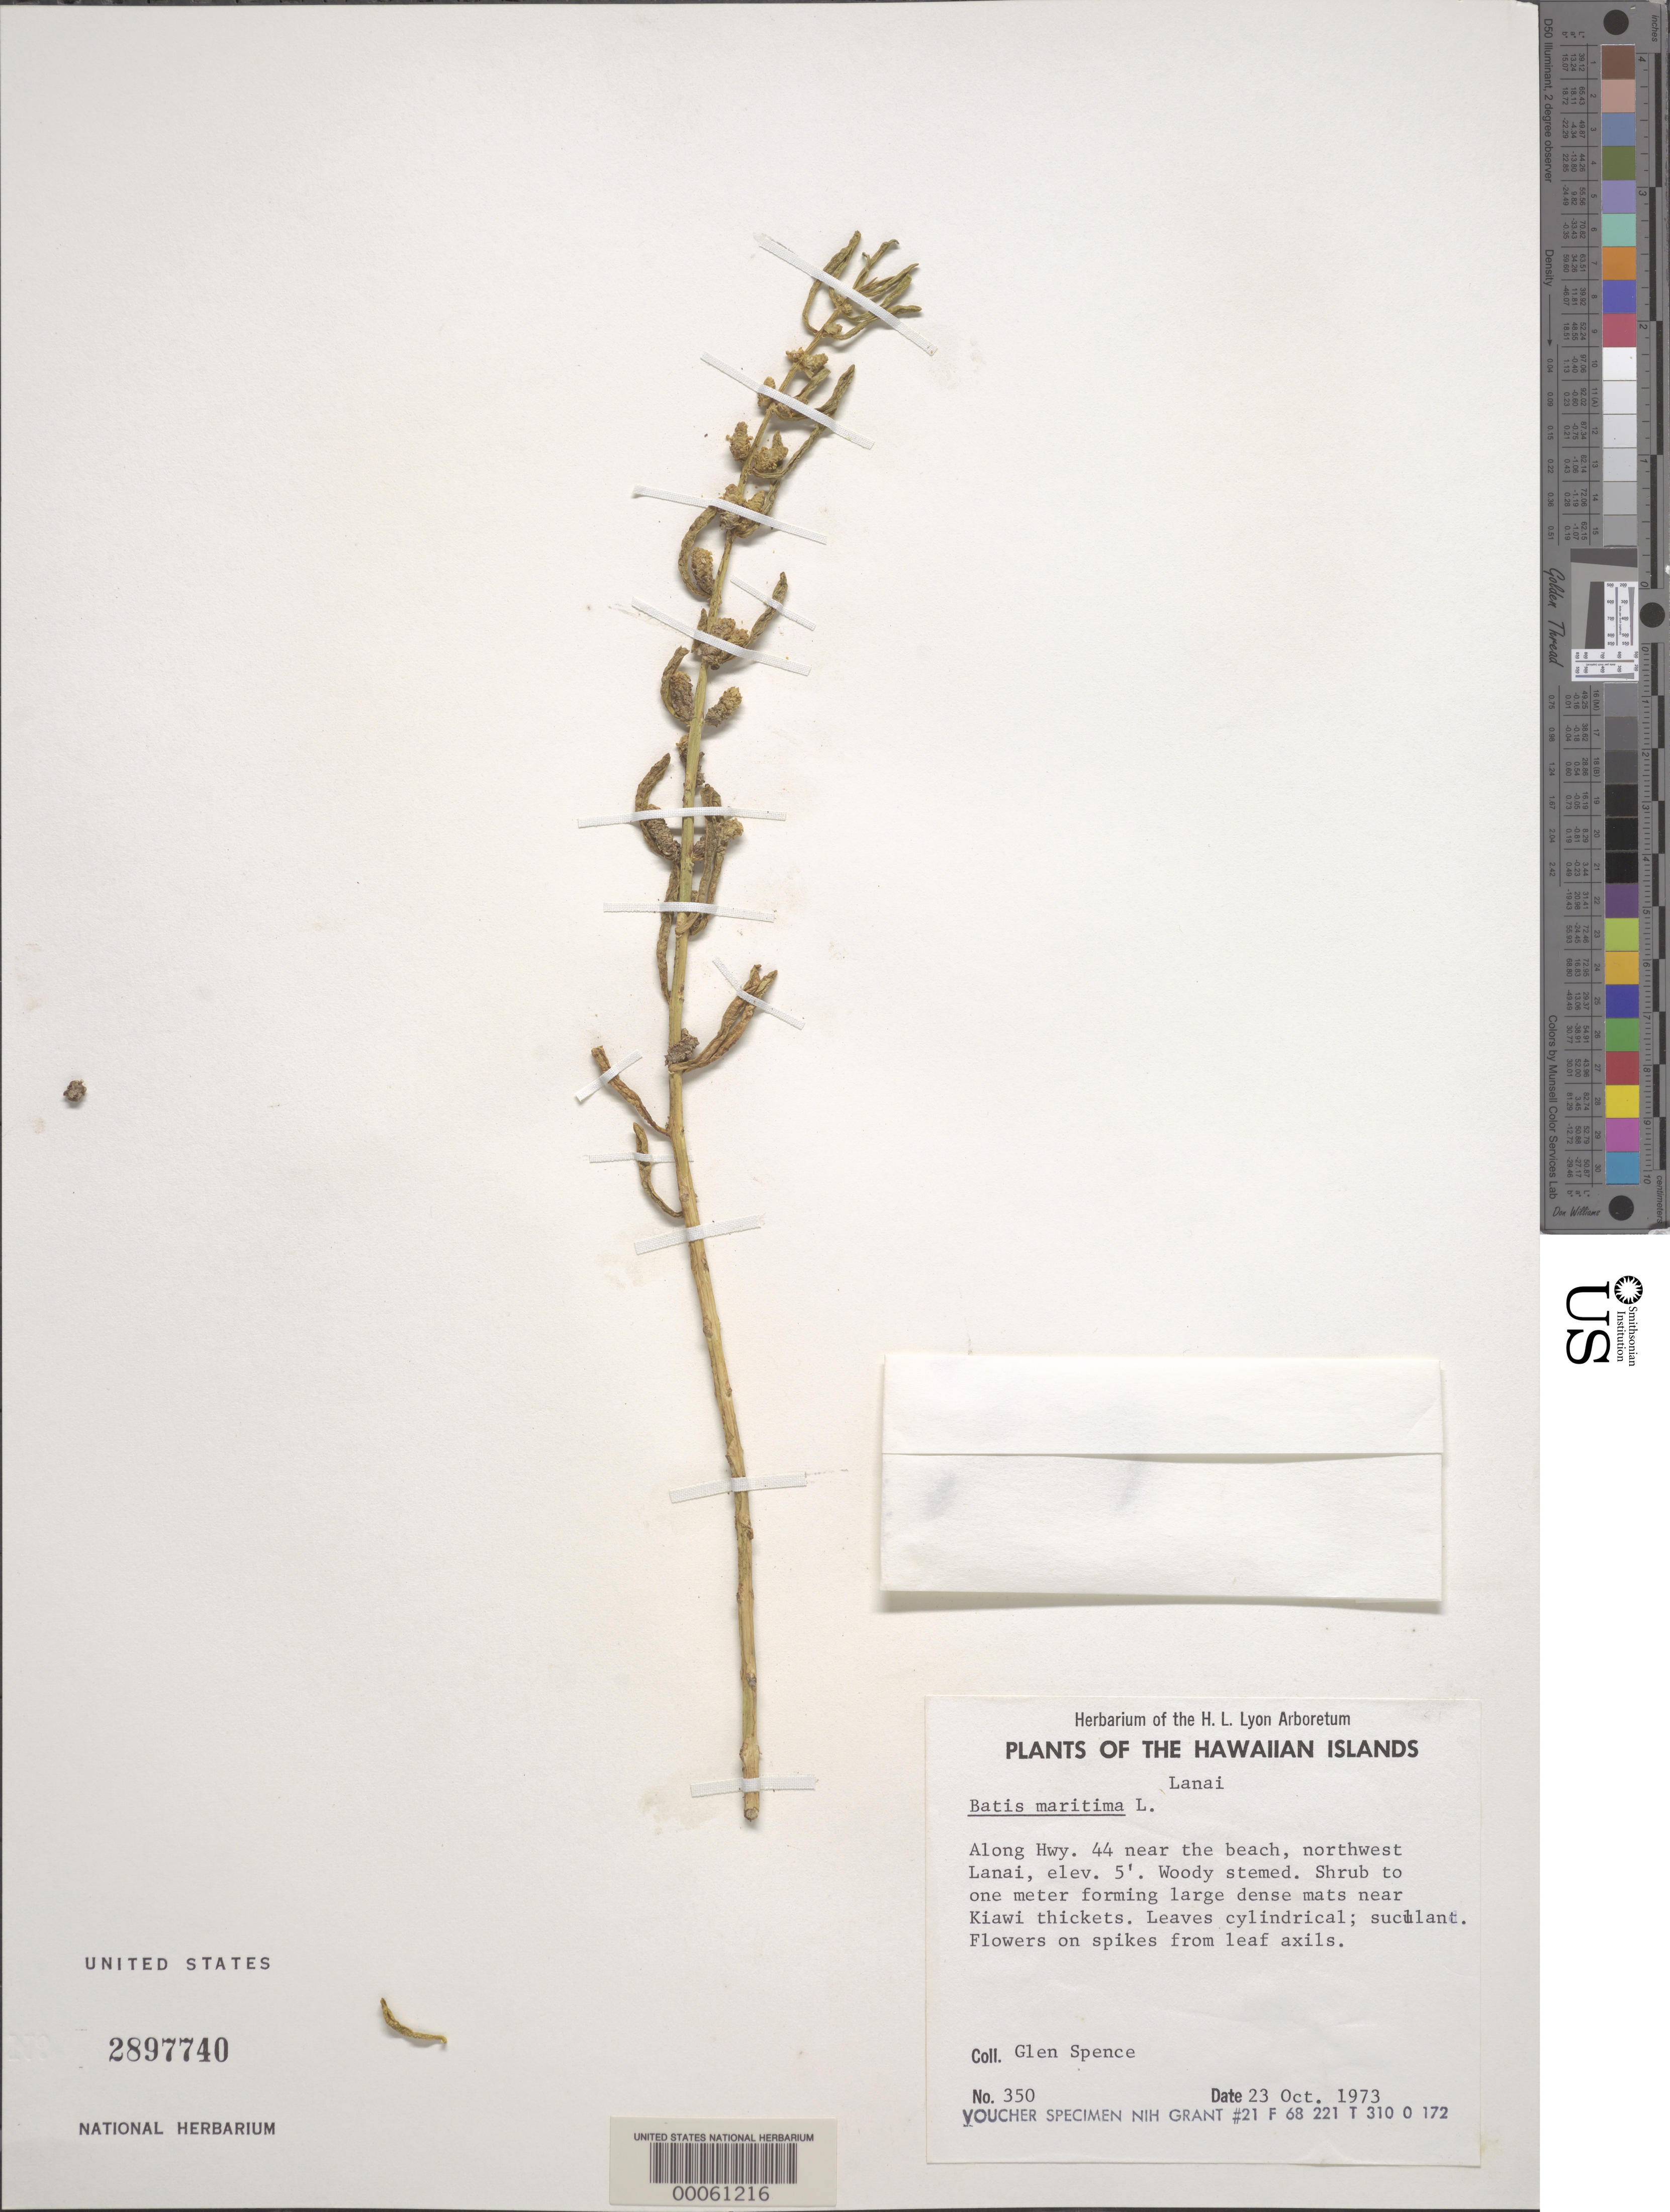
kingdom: Plantae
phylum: Tracheophyta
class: Magnoliopsida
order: Brassicales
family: Bataceae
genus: Batis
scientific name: Batis maritima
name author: L.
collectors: G. Spence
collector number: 350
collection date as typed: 23 Oct 1973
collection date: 1973-10-23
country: United States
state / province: Hawaii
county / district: Maui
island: Lana'i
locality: Along hwy. 44 near the beach, nw lanai i.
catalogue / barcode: US 2897740